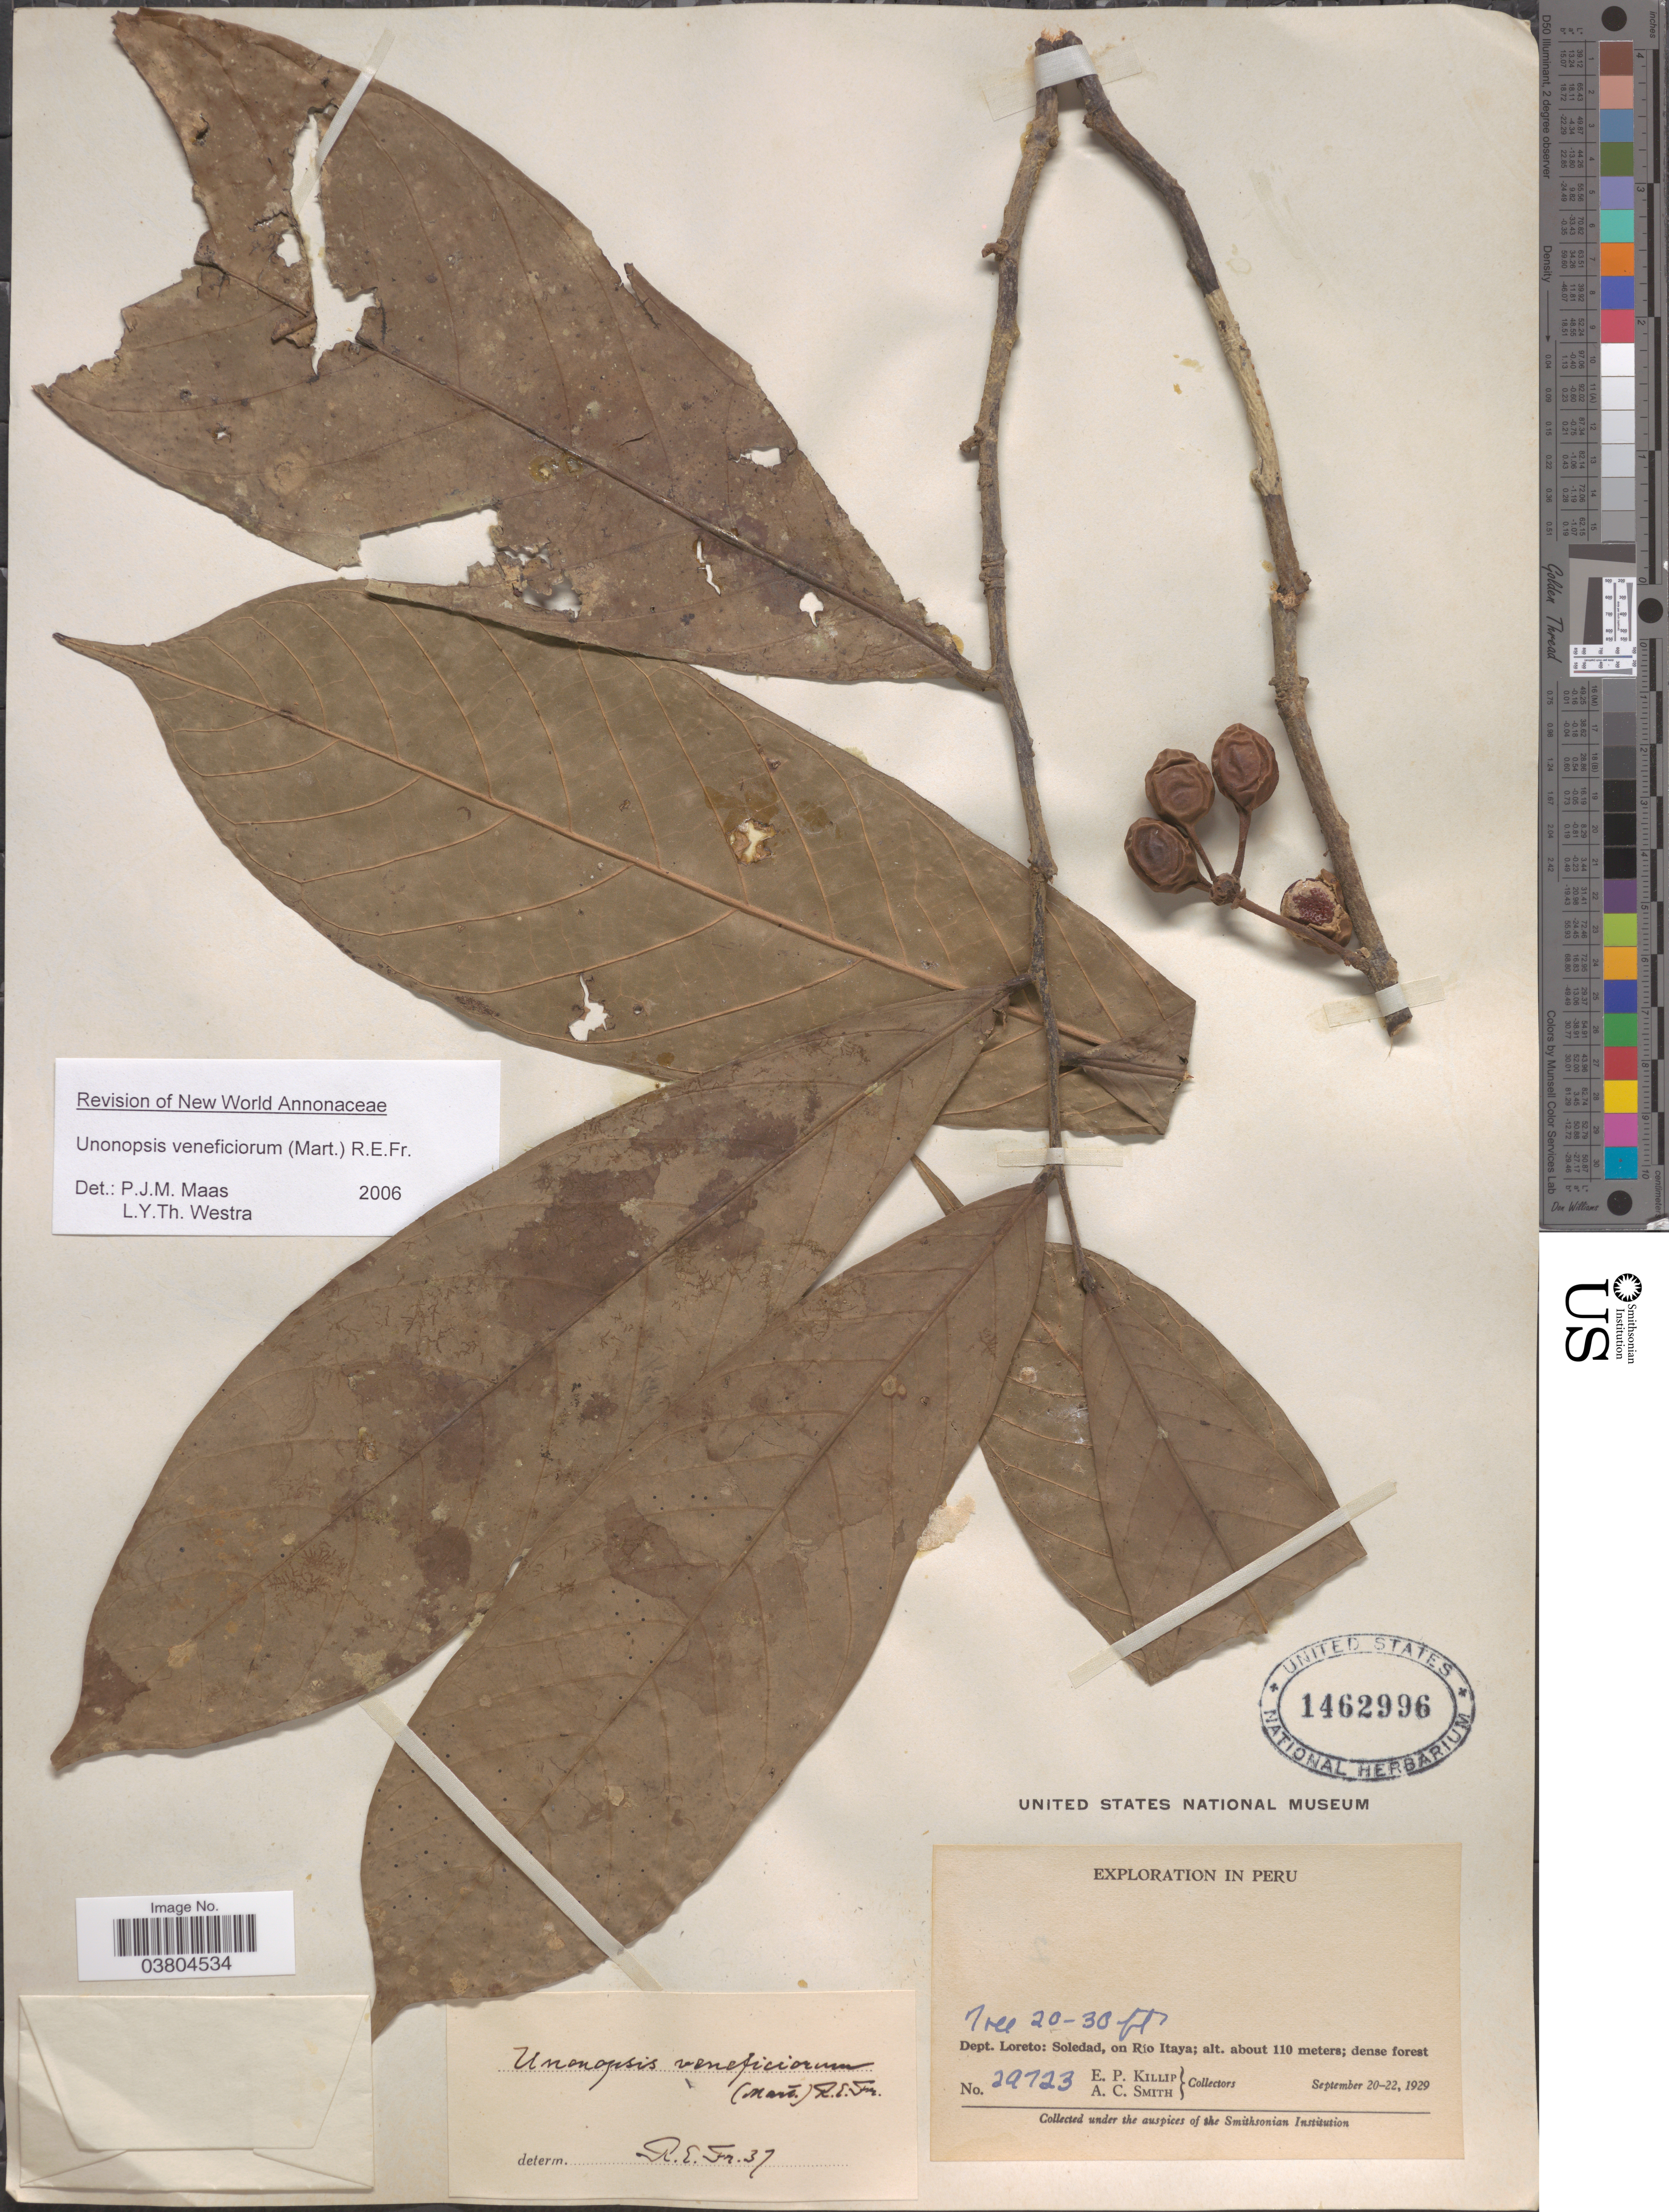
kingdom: Plantae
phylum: Tracheophyta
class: Magnoliopsida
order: Magnoliales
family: Annonaceae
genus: Unonopsis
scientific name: Unonopsis veneficiorum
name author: (Mart.) R.E. Fr.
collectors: E. P. Killip & A. C. Smith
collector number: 29723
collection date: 1929-09-20/1929-09-22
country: Peru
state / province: Loreto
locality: Dept. Loreto: Soledad, on Río Itaya.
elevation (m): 110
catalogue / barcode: US 1462996